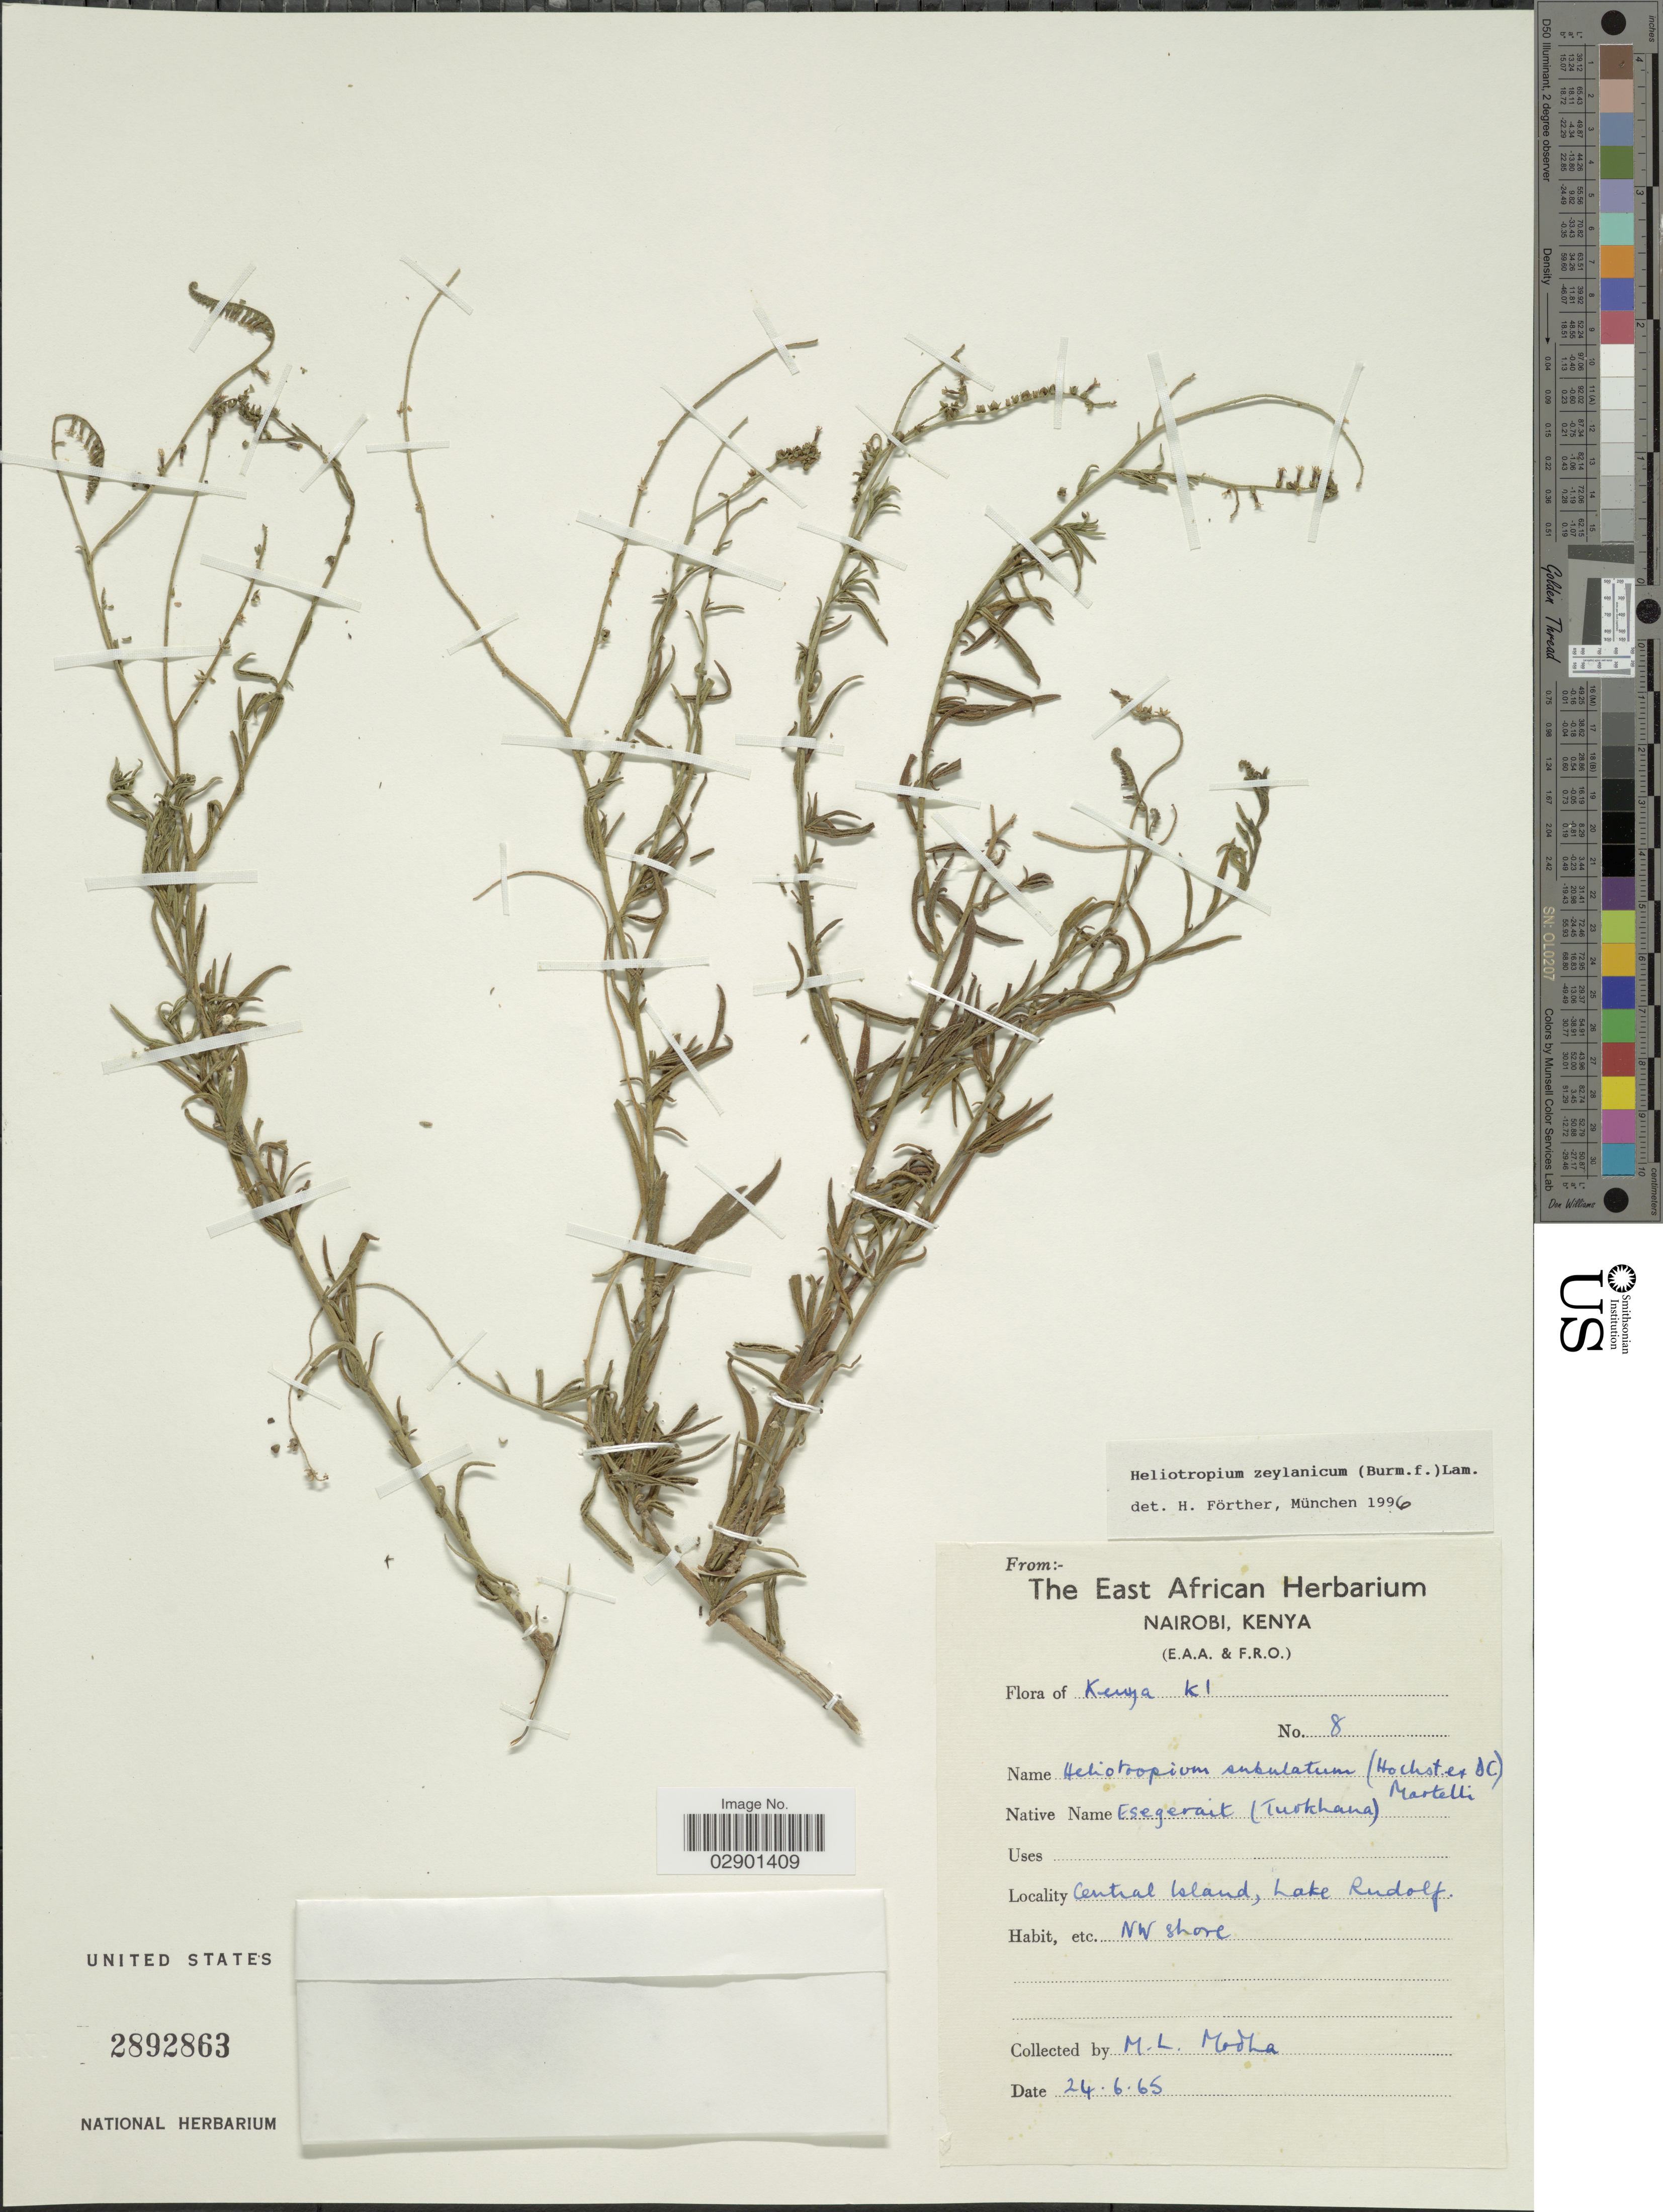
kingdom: Plantae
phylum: Tracheophyta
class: Magnoliopsida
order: Boraginales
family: Heliotropiaceae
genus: Heliotropium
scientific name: Heliotropium zeylanicum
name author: Lam.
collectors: M. Modha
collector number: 8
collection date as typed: Transcribed d/m/y: 24/6/65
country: Kenya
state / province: Nairobi Area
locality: Kenya K1. Central Island, Lake Rudolf. NW shore.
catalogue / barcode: US 2892863